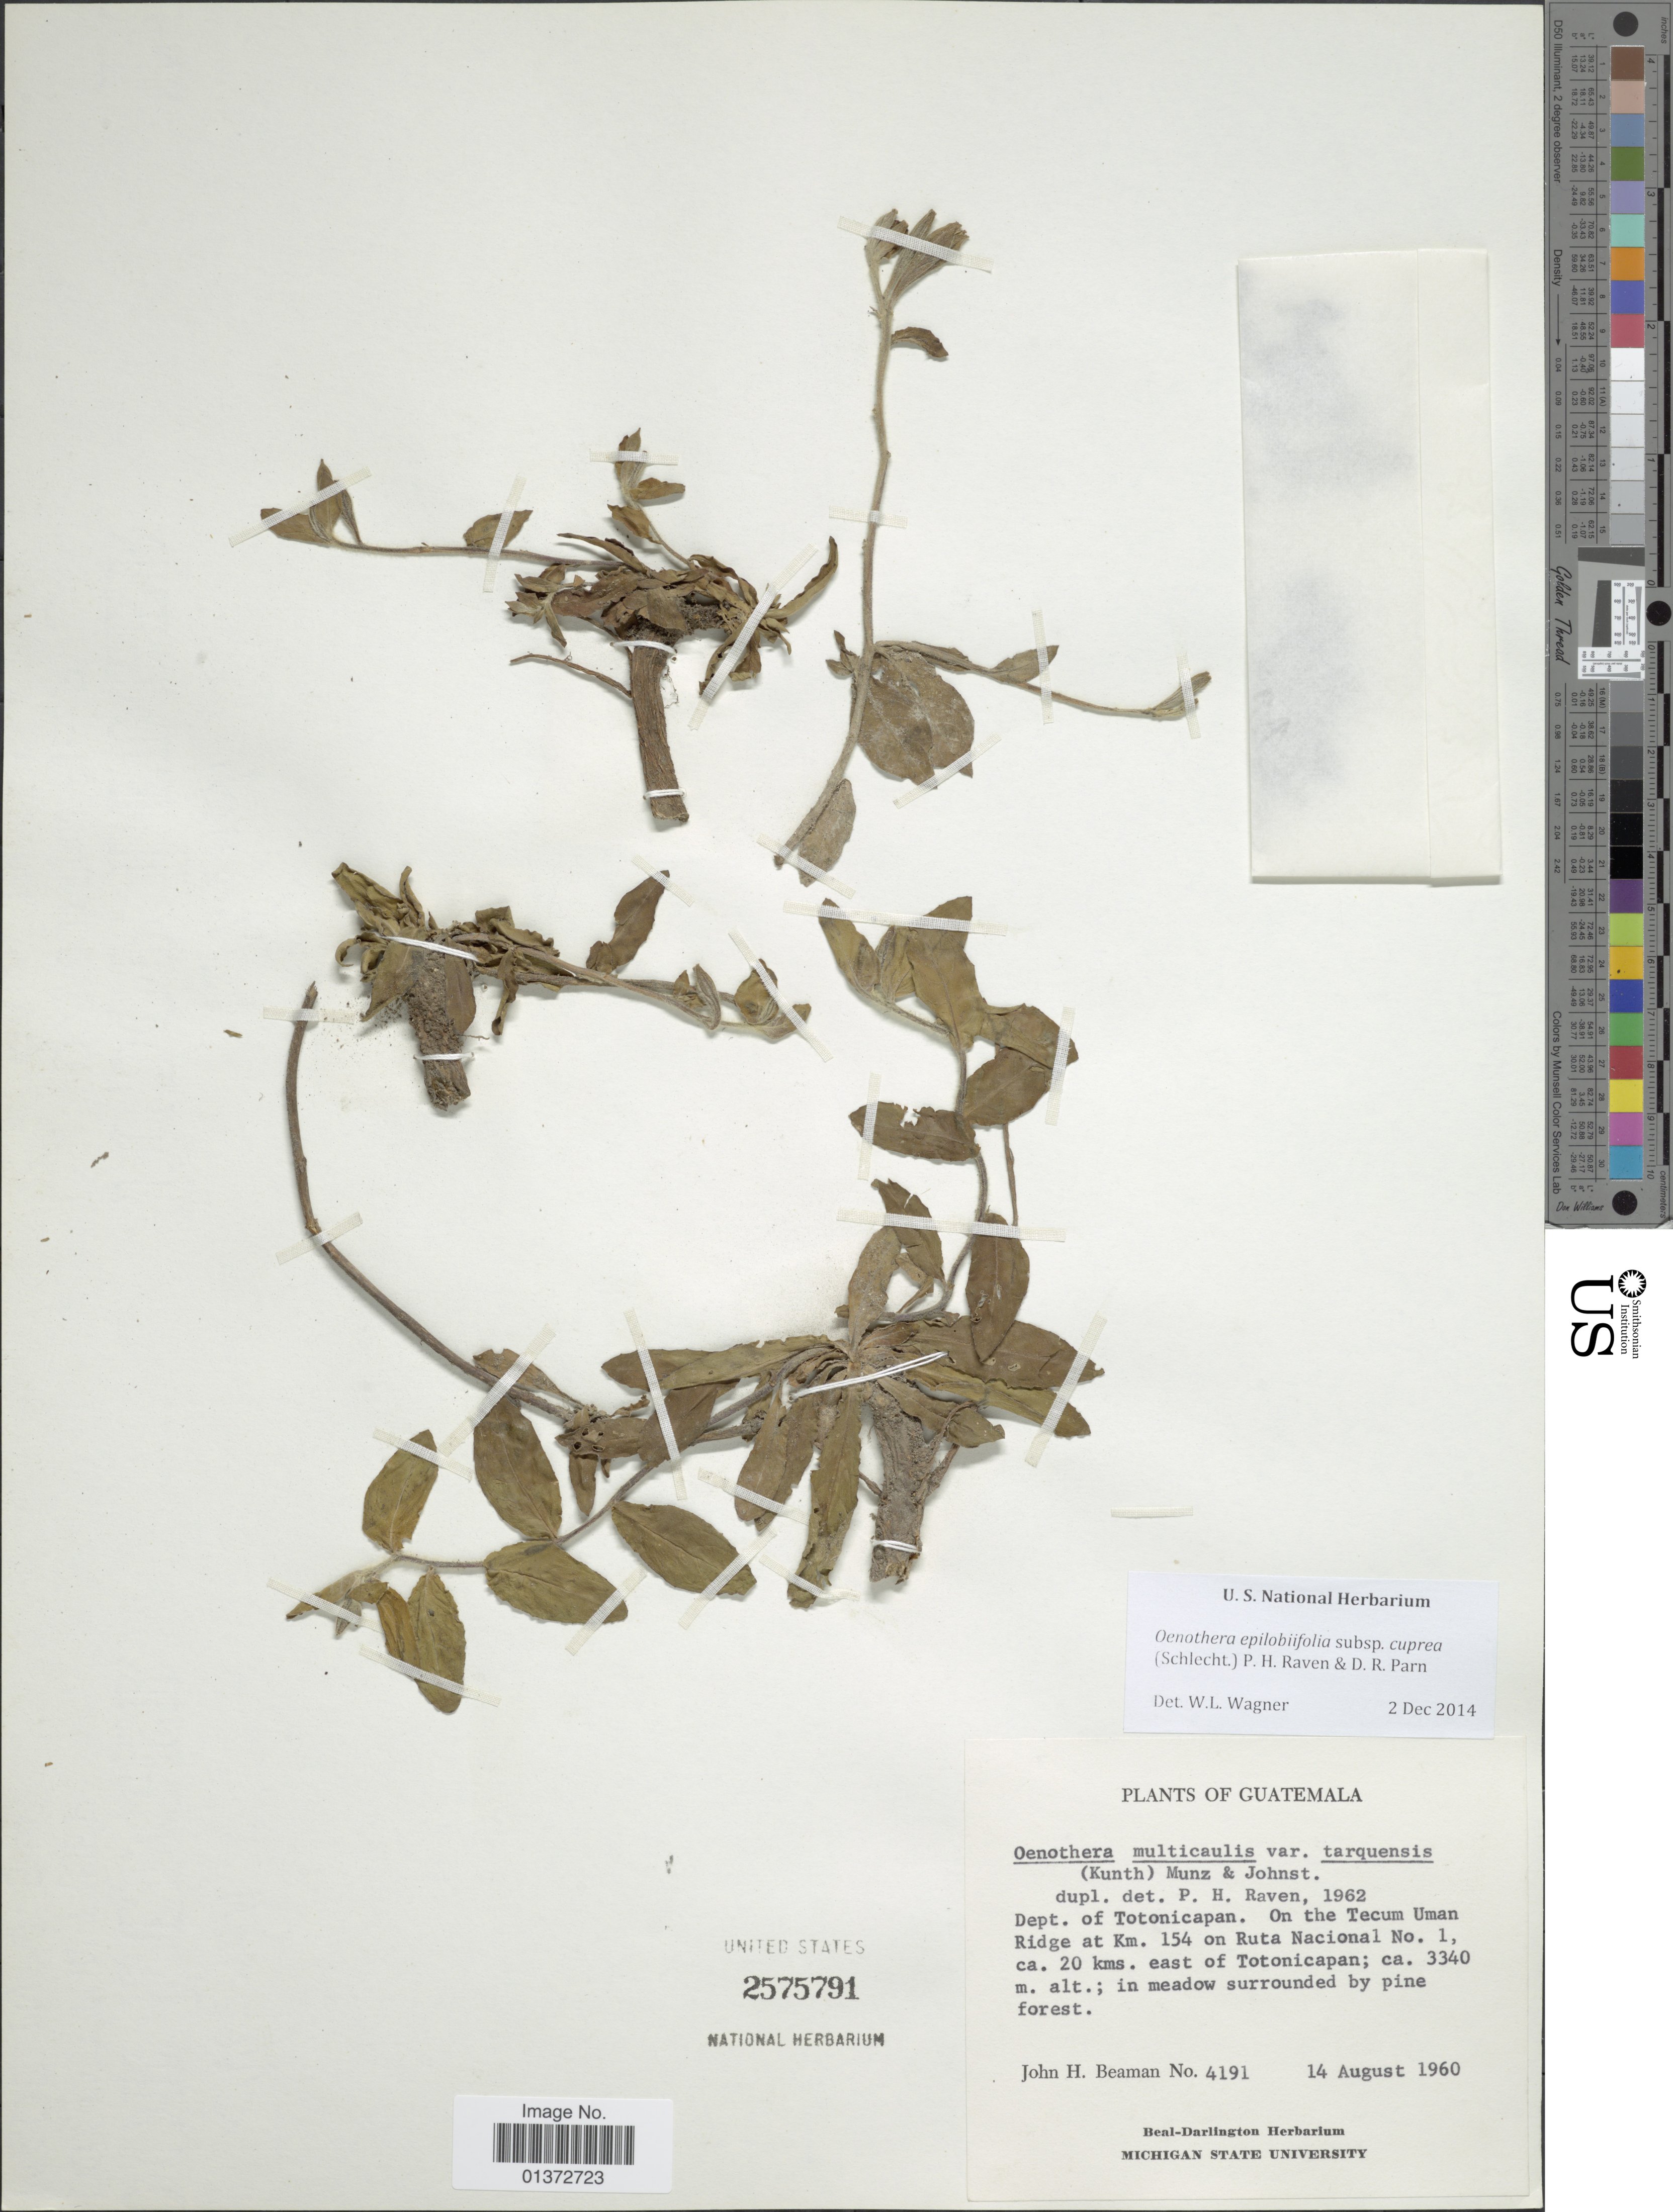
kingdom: Plantae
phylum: Tracheophyta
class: Magnoliopsida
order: Myrtales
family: Onagraceae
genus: Oenothera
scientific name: Oenothera epilobiifolia subsp. cuprea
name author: (Schltdl.) P.H. Raven & D.R. Parn.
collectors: J. H. Beaman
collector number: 4191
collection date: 1960-08-14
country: Guatemala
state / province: Totonicapan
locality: On the Tecum Uman Ridge at km. 154 on Ruta Nacional no. 1, ca. 20 kms. east of Totonicapan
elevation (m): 3340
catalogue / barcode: US 2575791